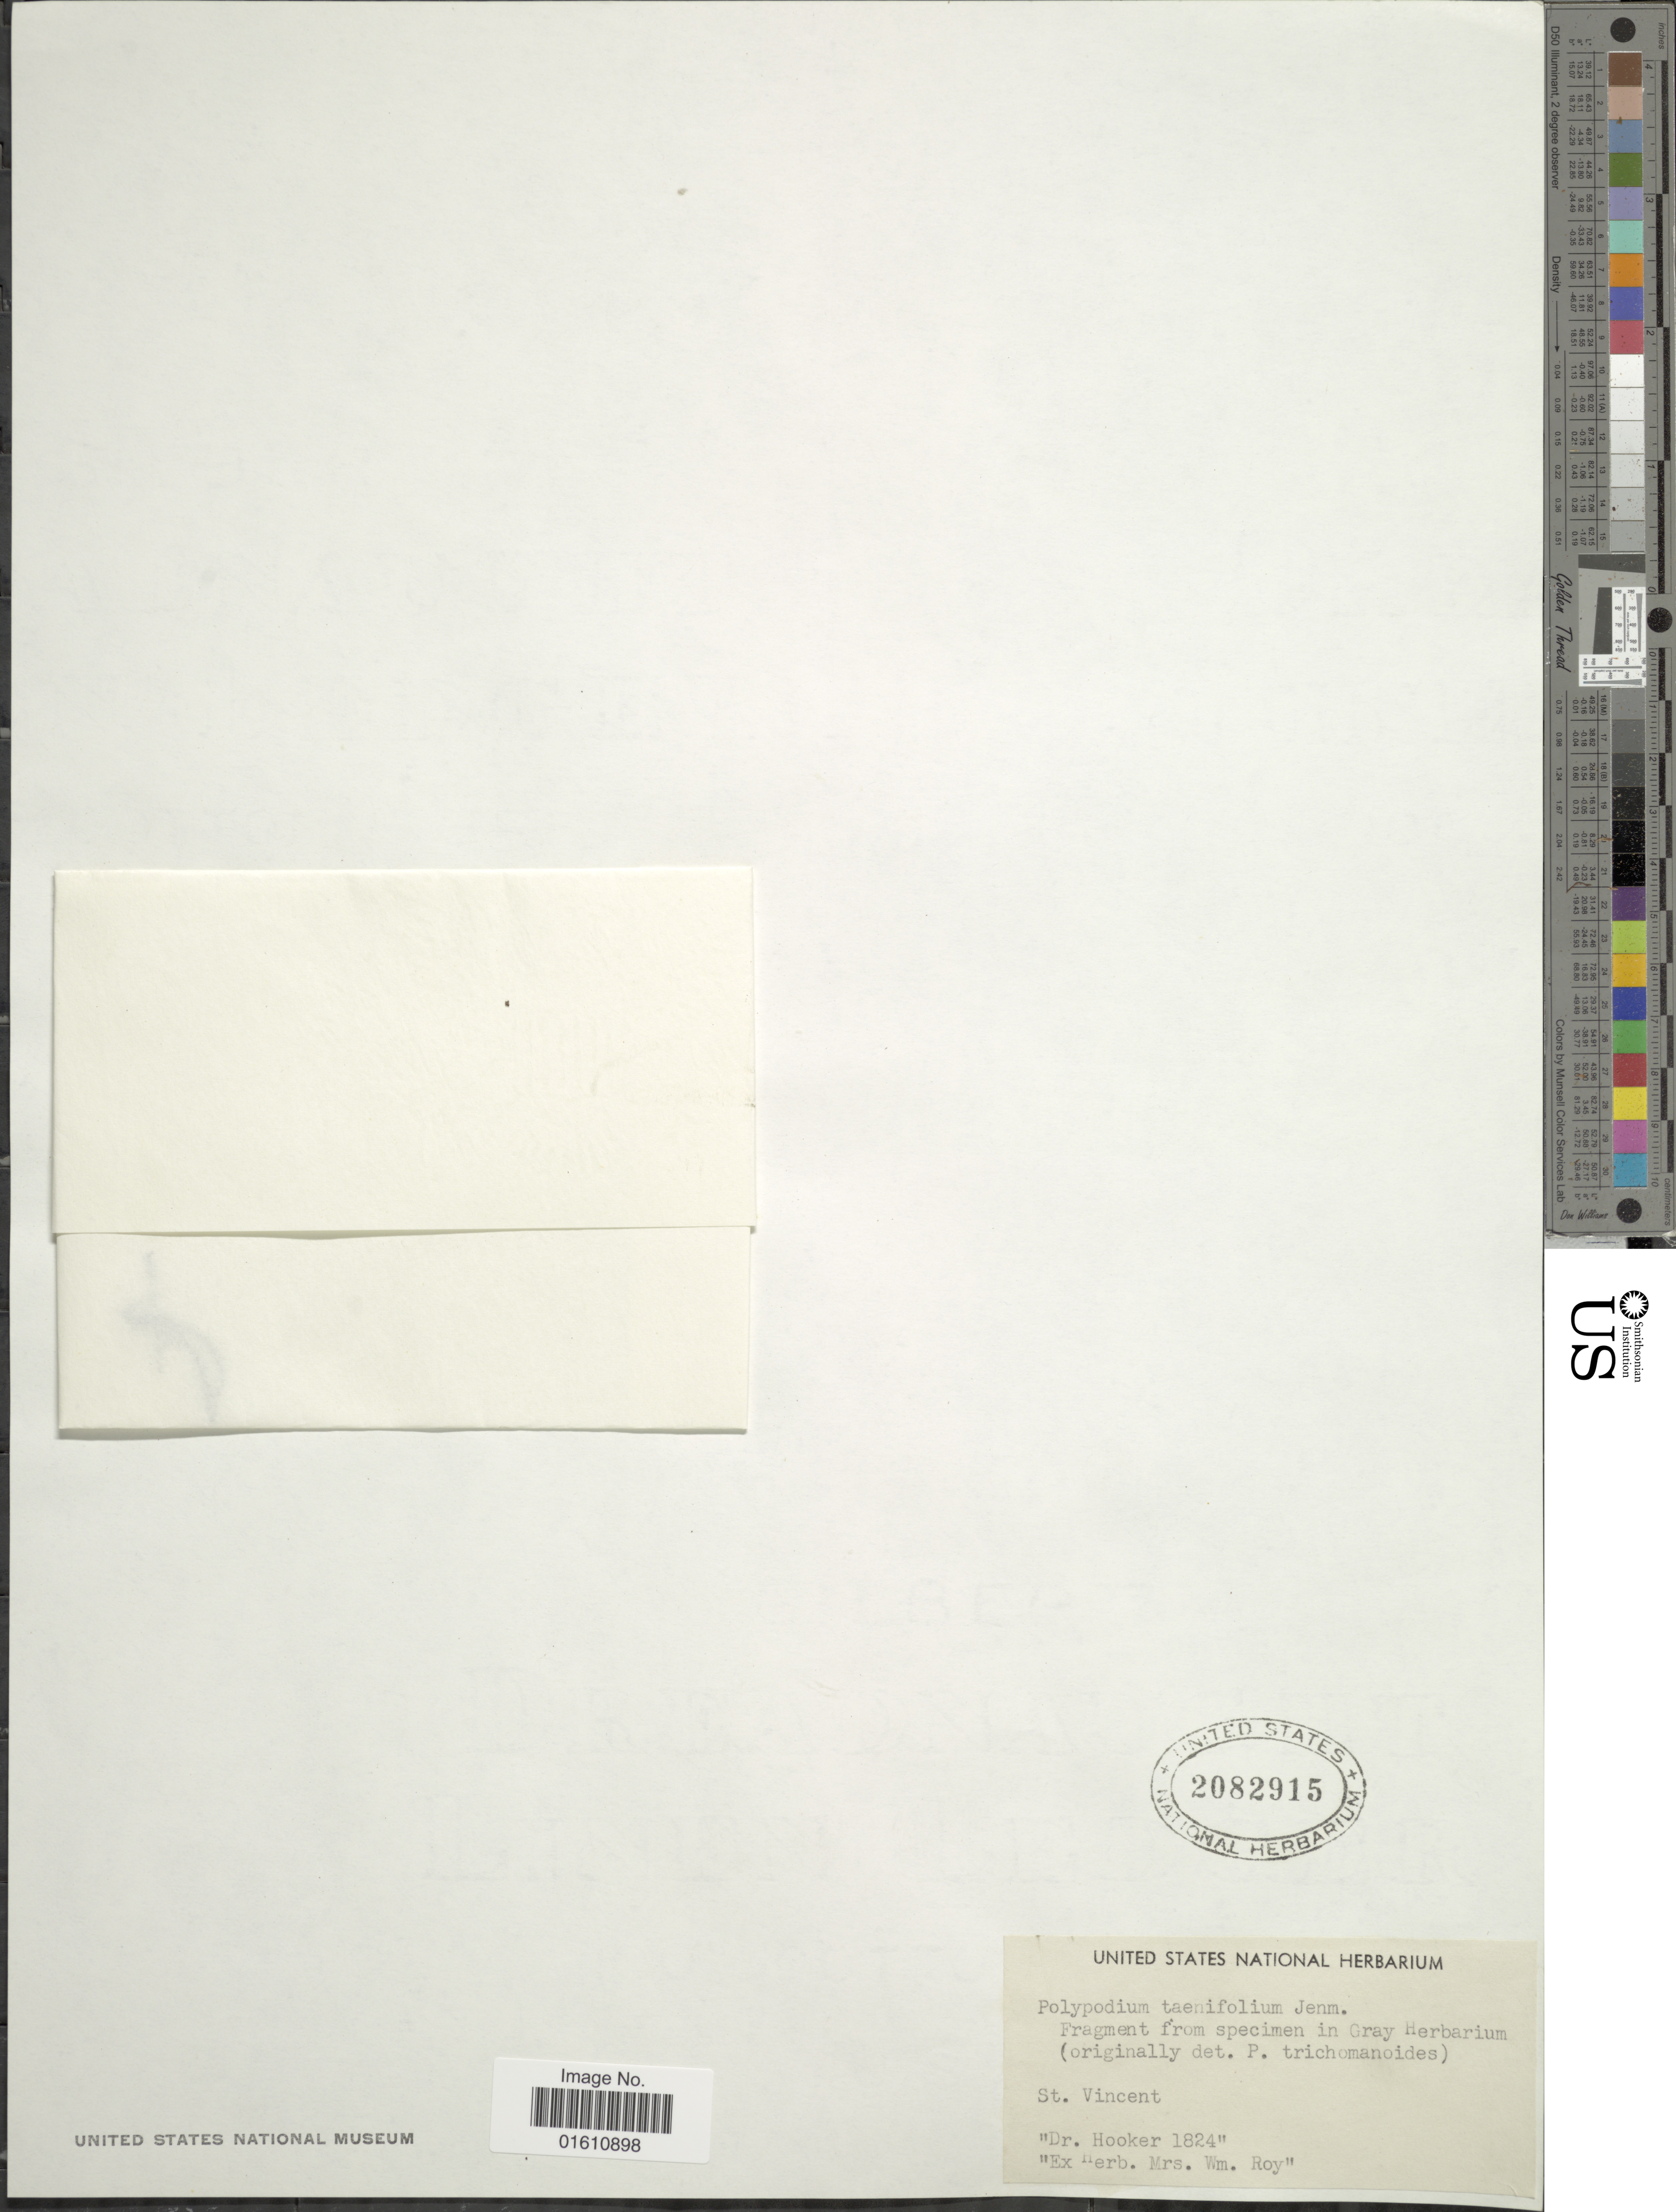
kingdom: Plantae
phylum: Tracheophyta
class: Polypodiopsida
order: Polypodiales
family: Polypodiaceae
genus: Moranopteris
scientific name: Moranopteris taenifolia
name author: (Jenman) R. Y. Hirai & J. Prado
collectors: Dr. Hooker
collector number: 1824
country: St. Vincent - Grenadines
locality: St. Vincent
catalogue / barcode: US 2082915